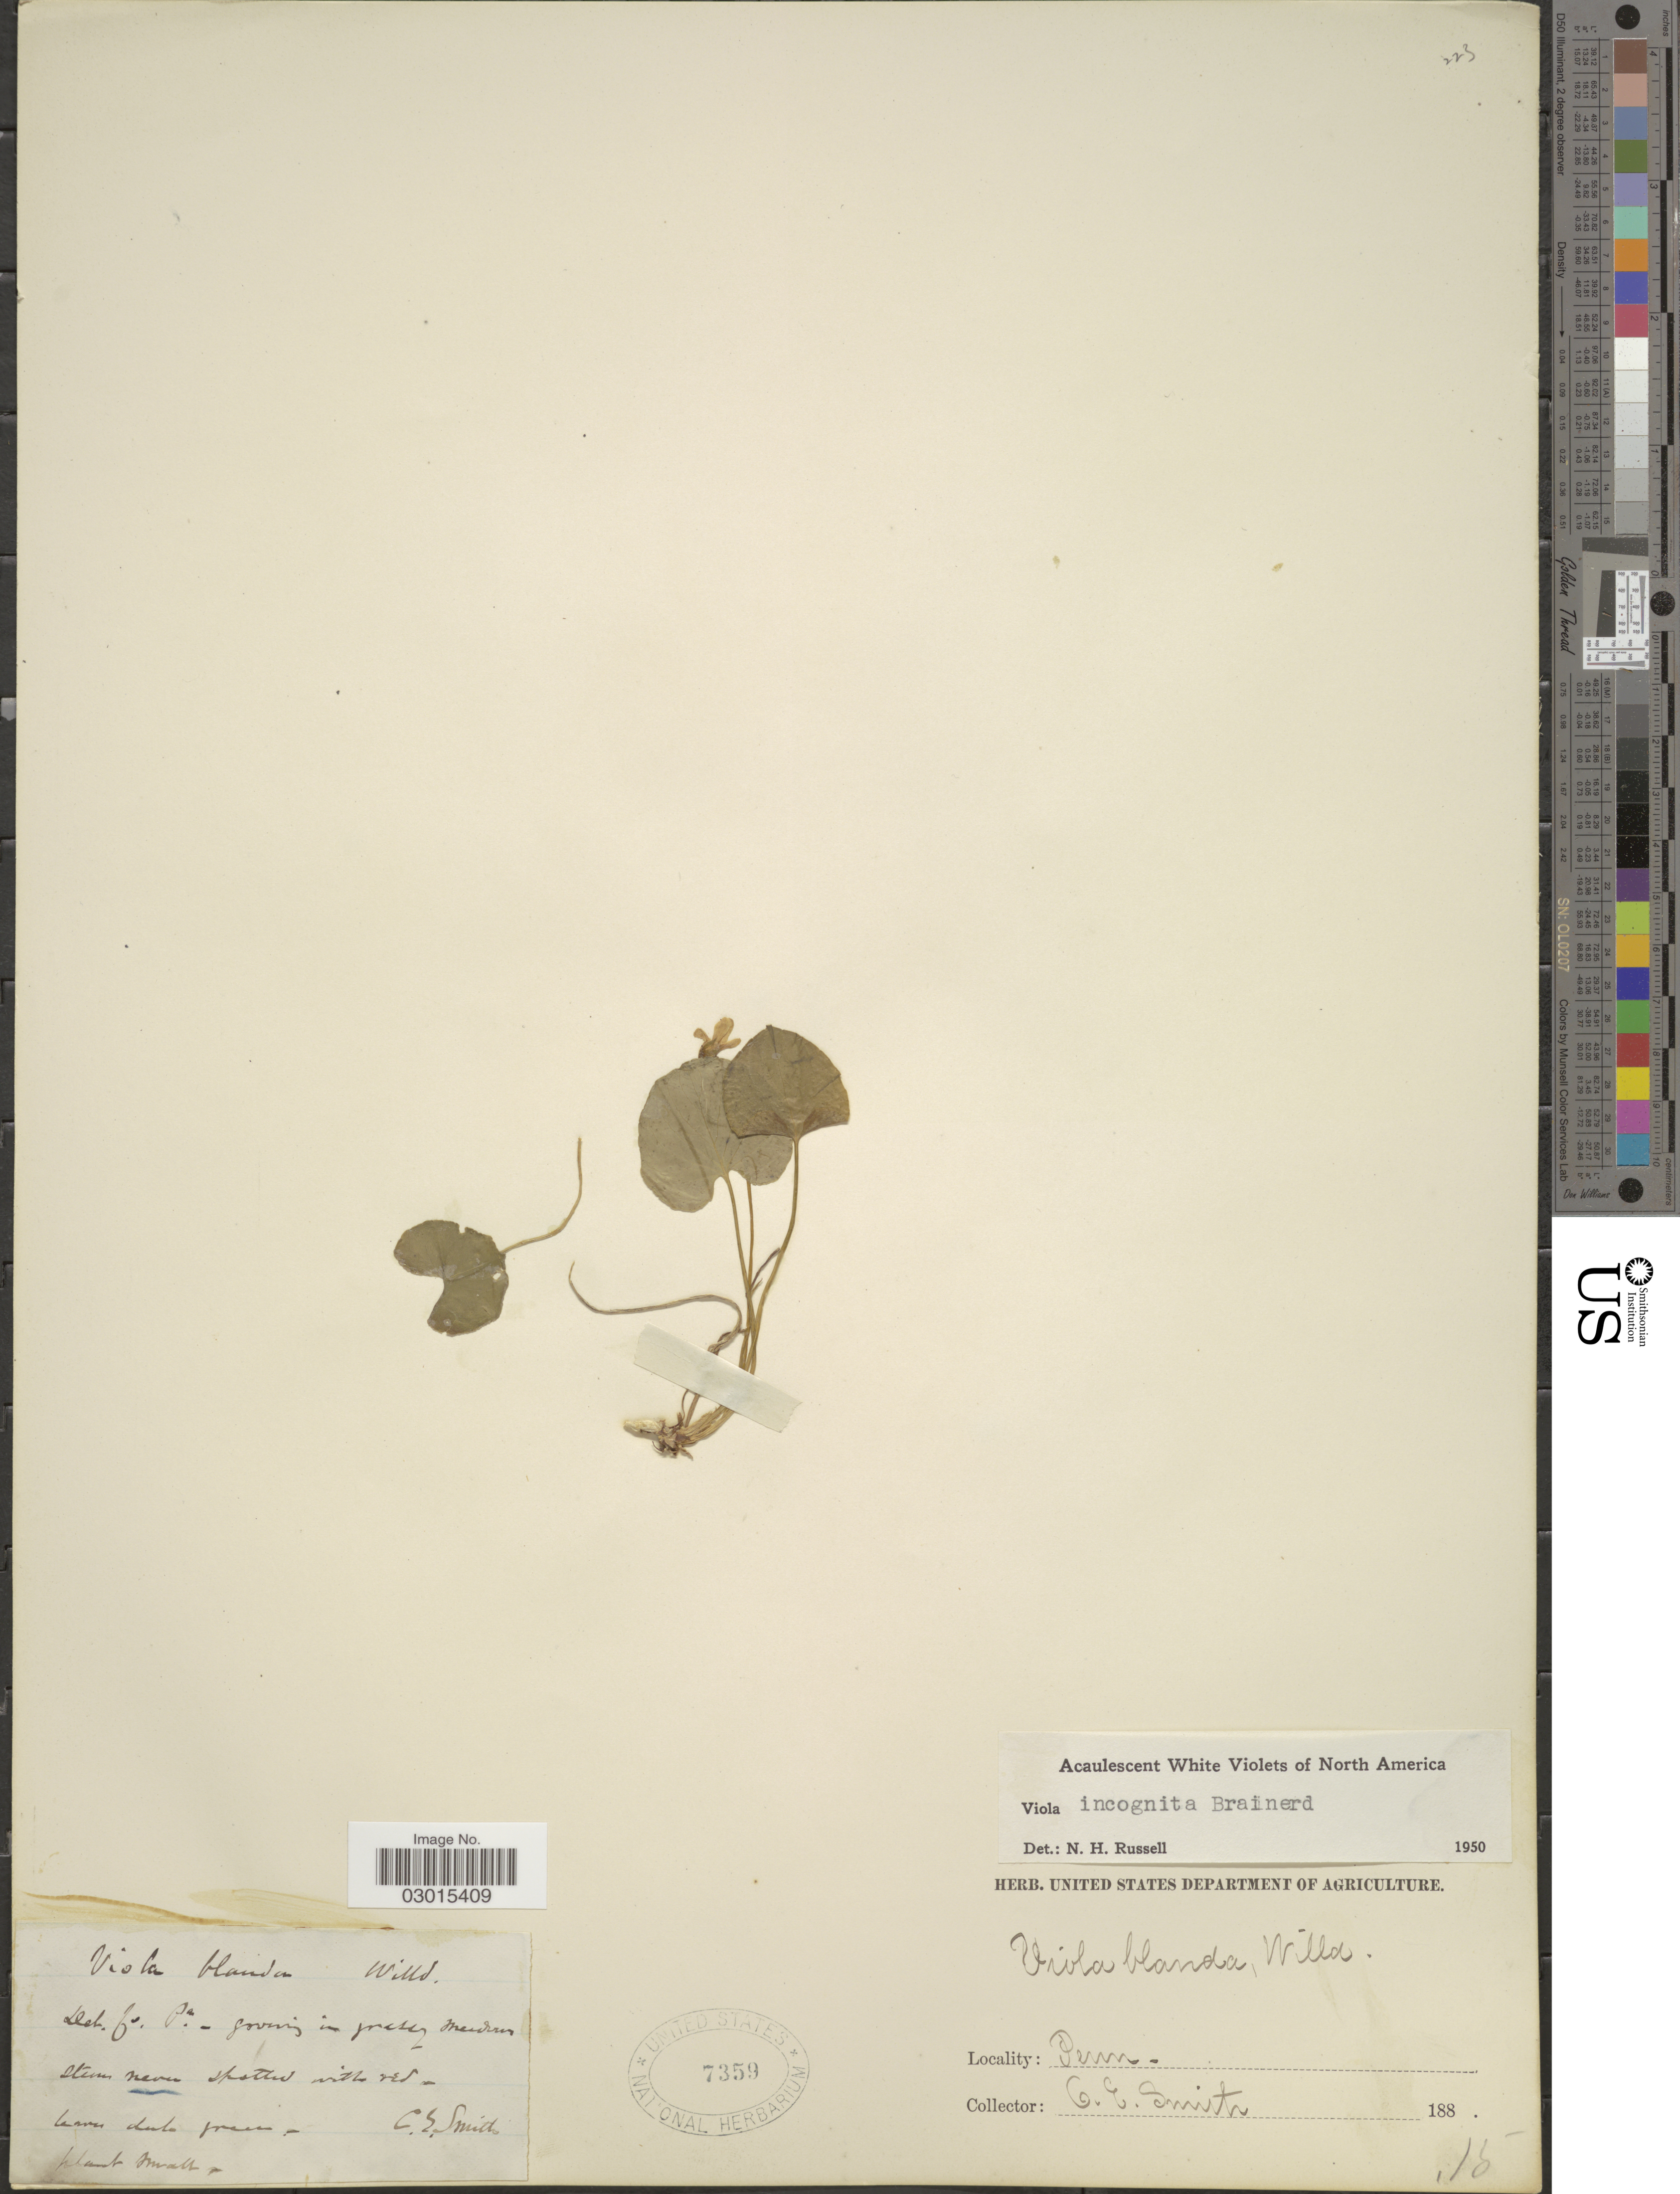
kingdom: Plantae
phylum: Tracheophyta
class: Magnoliopsida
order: Malpighiales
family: Violaceae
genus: Viola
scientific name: Viola incognita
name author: Brainerd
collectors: C. E. Smith Jr.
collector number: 15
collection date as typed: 188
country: United States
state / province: Pennsylvania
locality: Penn.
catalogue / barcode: US 7359